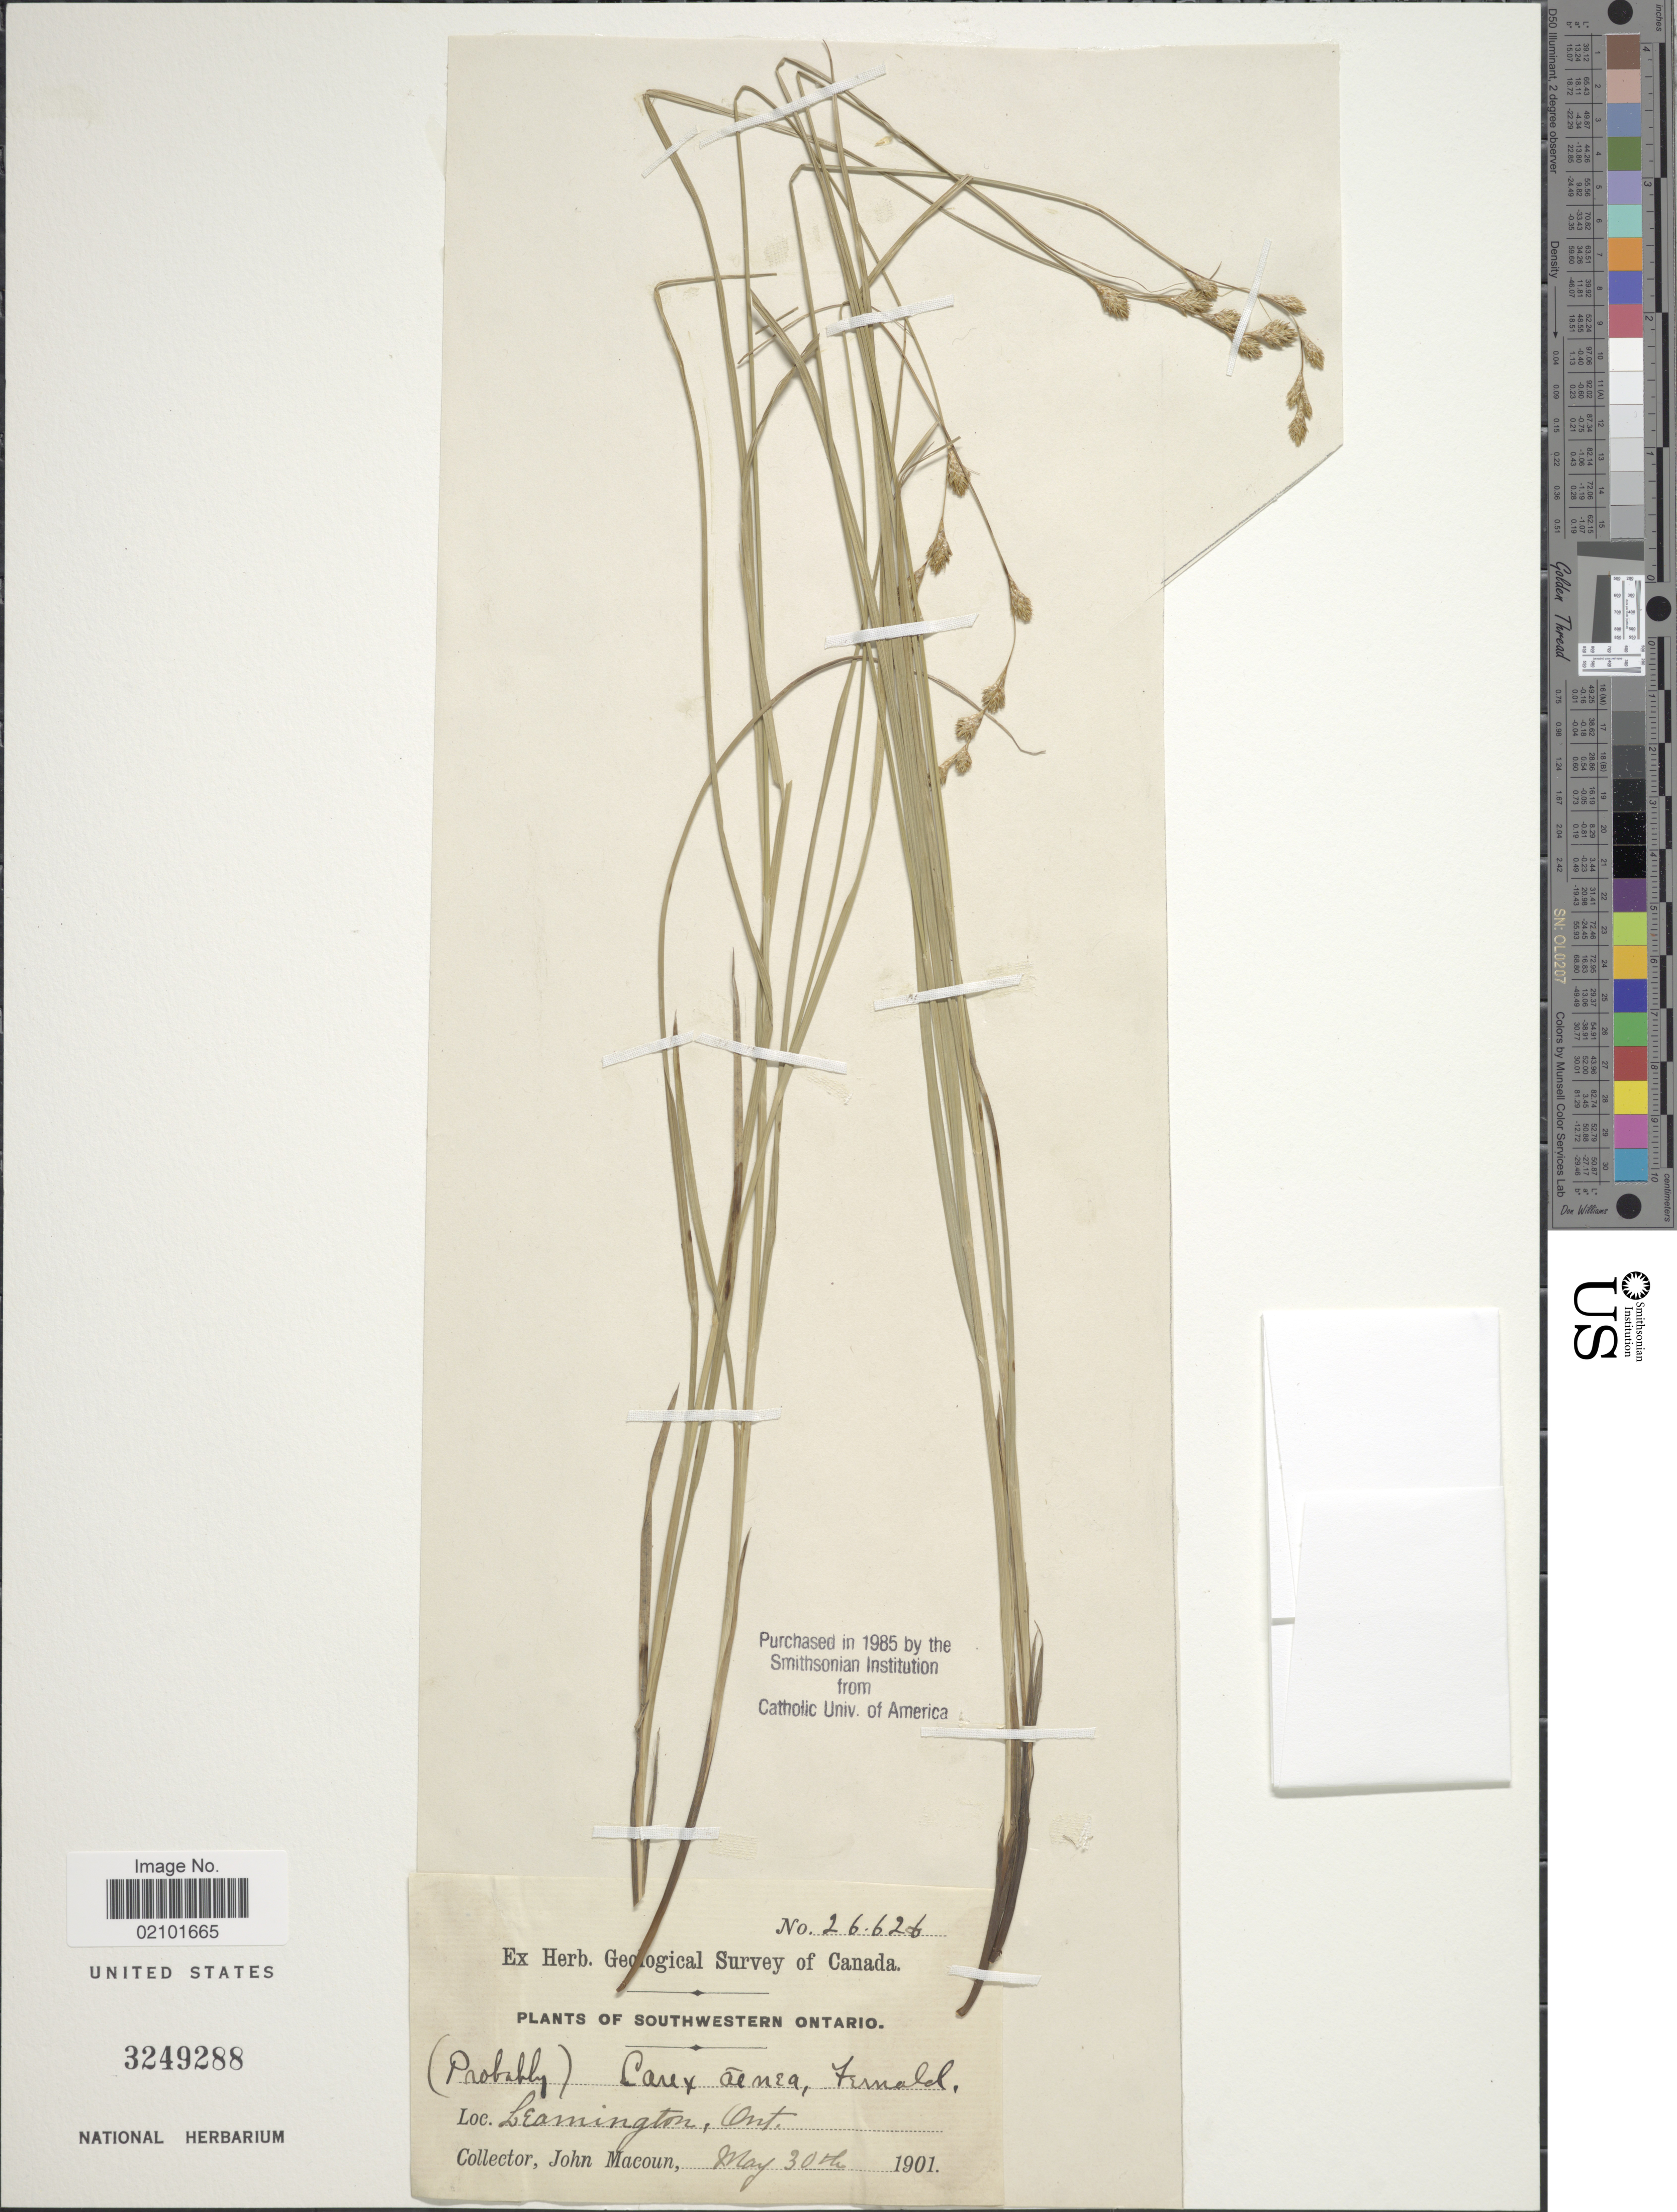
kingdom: Plantae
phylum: Tracheophyta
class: Liliopsida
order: Poales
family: Cyperaceae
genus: Carex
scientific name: Carex foenea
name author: Willd.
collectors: J. Macoun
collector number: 26626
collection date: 1901-05-30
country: Canada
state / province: Ontario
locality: Southwestern Ontario. Leamington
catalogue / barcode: US 3249288